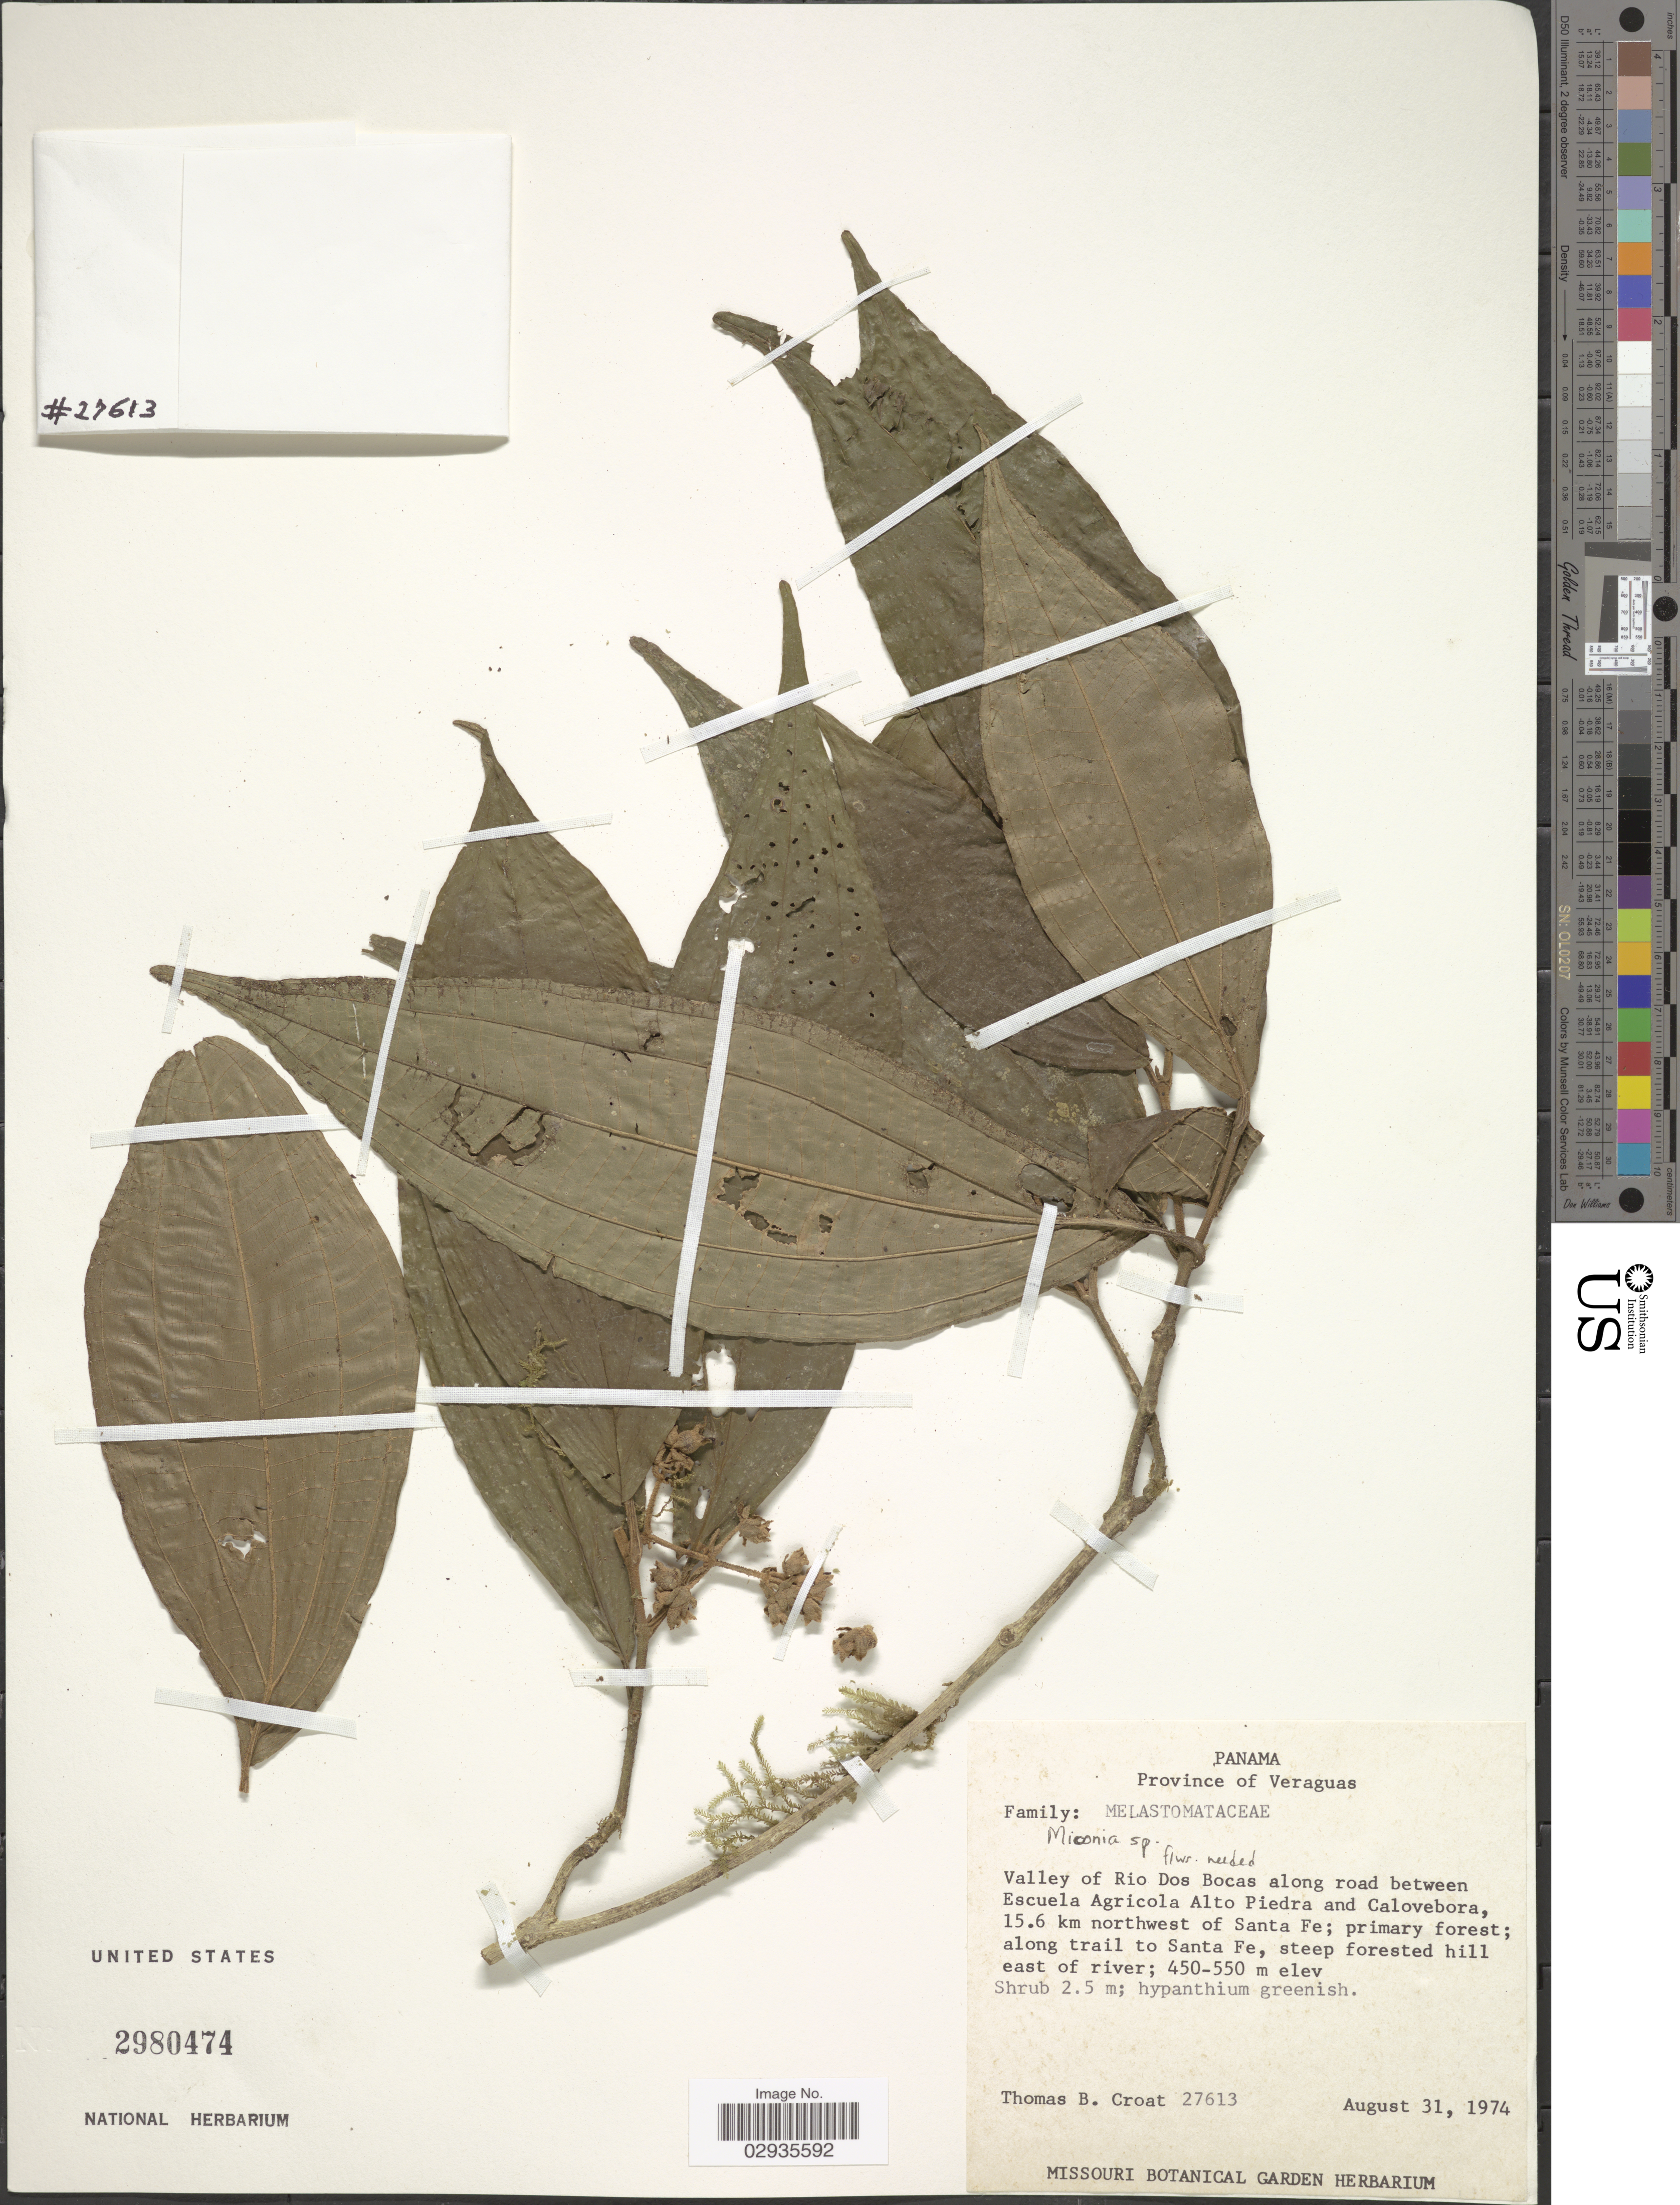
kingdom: Plantae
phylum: Tracheophyta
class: Magnoliopsida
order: Myrtales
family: Melastomataceae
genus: Miconia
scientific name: Miconia sp.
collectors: T. B. Croat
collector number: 27613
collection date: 1974-08-31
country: Panama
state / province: Veraguas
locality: Valley of Rio Dos Bocas along road between Escuela Agricola Alto Piedra and Calovebora, 15.6 km northwest of Santa Fe; along trail to Santa Fe.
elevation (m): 450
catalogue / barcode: US 2980474